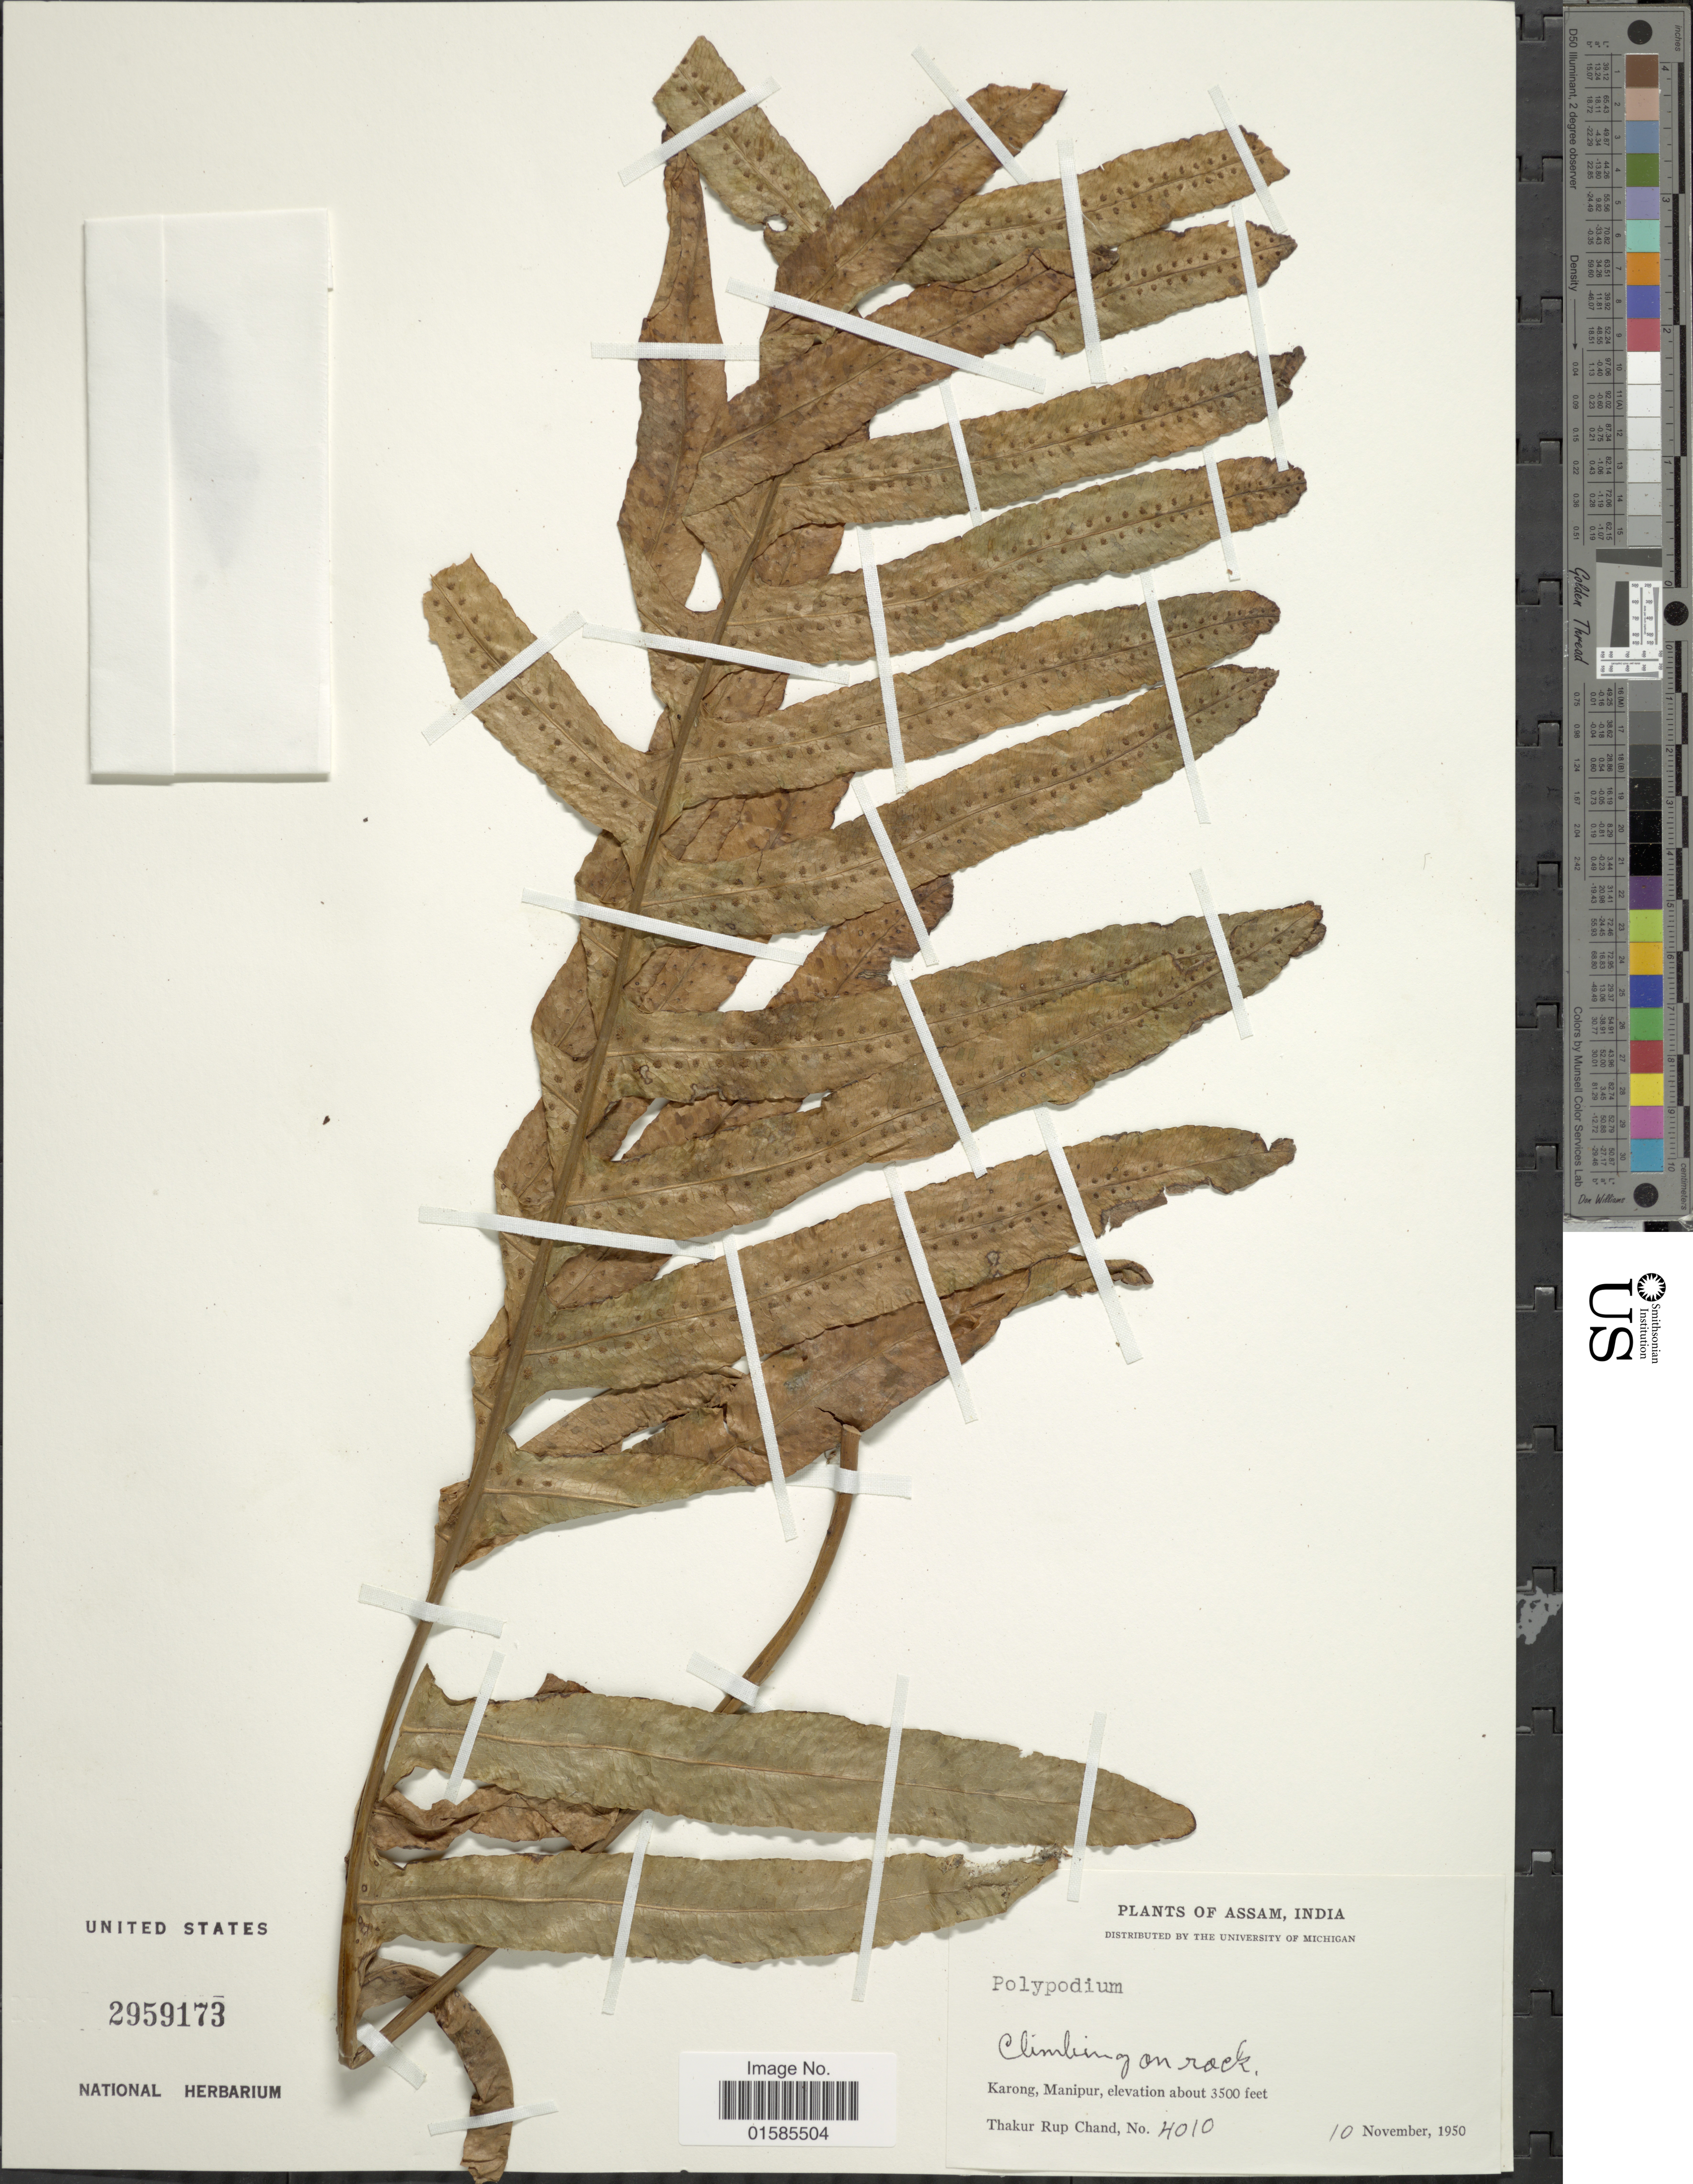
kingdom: Plantae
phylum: Tracheophyta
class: Polypodiopsida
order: Polypodiales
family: Polypodiaceae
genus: Leptochilus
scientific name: Leptochilus sp.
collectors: T. R. Chand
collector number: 4010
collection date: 1950-11-10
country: India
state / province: Manipur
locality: Assam, India, Karong, Manipur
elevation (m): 1067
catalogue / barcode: US 2959173